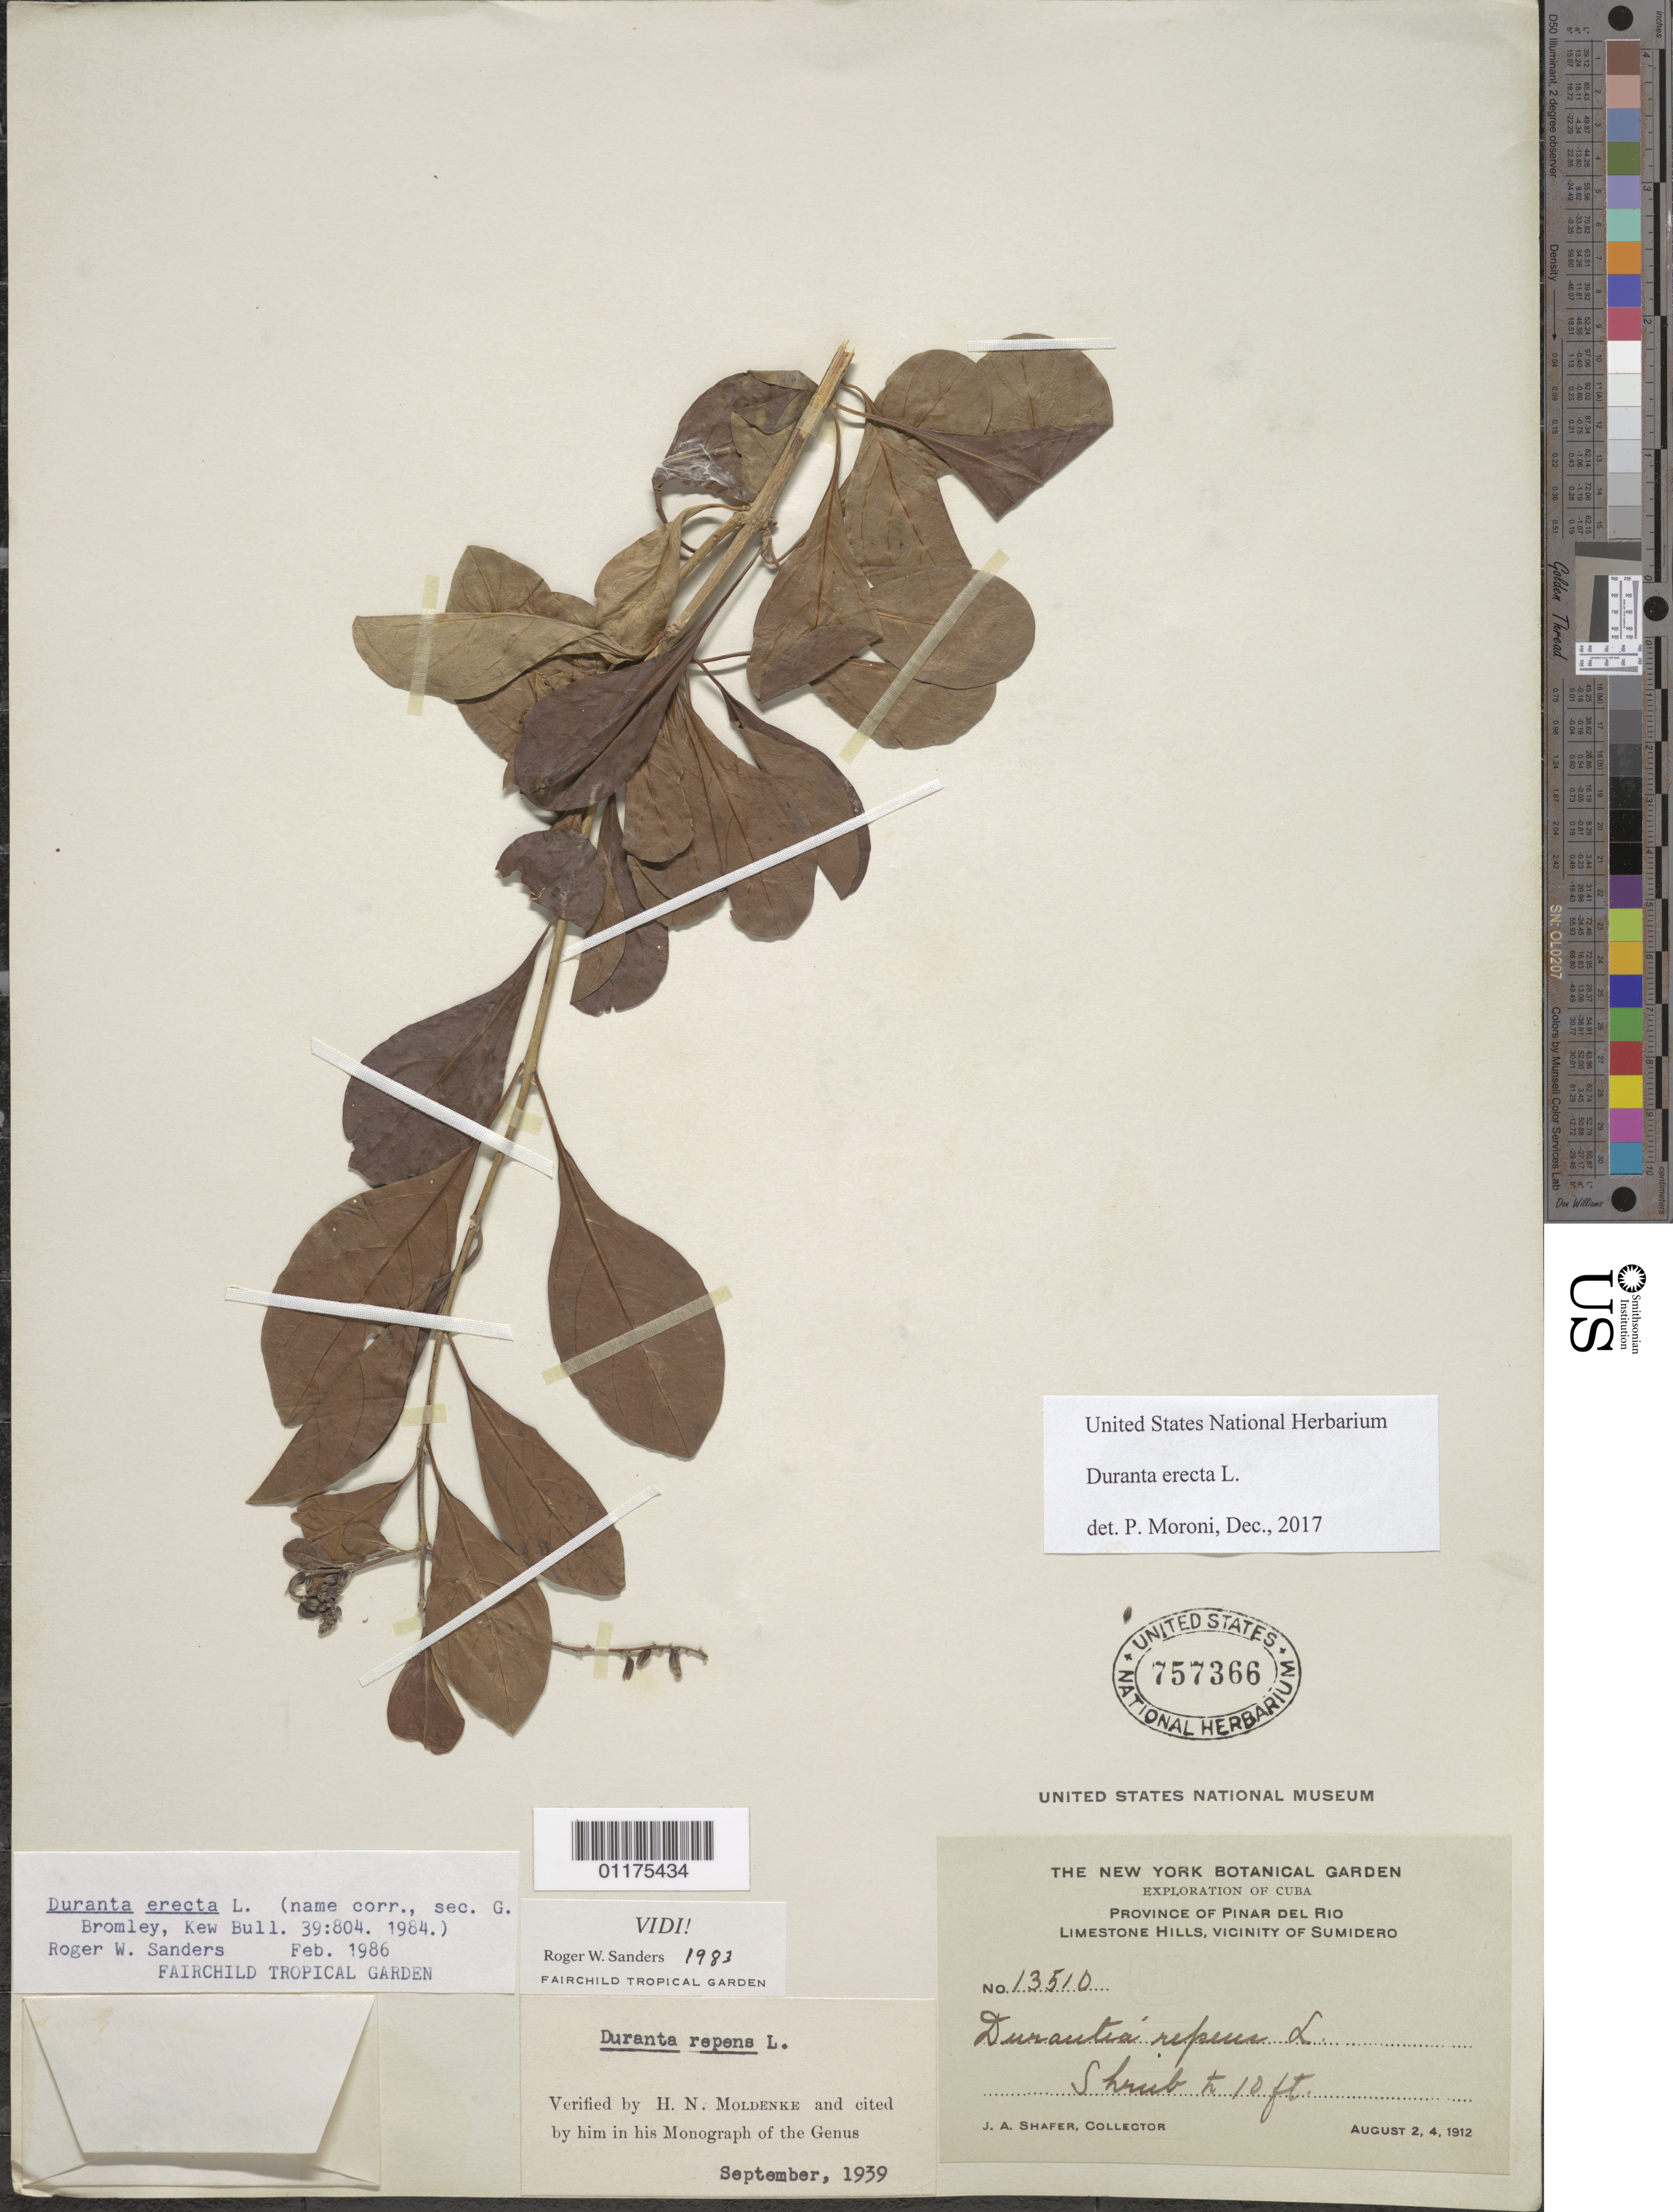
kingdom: Plantae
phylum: Tracheophyta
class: Magnoliopsida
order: Lamiales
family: Verbenaceae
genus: Duranta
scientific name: Duranta erecta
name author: L.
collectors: J. A. Shafer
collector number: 13510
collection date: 1912-08-02,1912-08-04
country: Cuba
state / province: Pinar Del Rio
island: Cuba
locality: Vicinity of Sumidero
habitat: Limestone hills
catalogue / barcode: US 757366